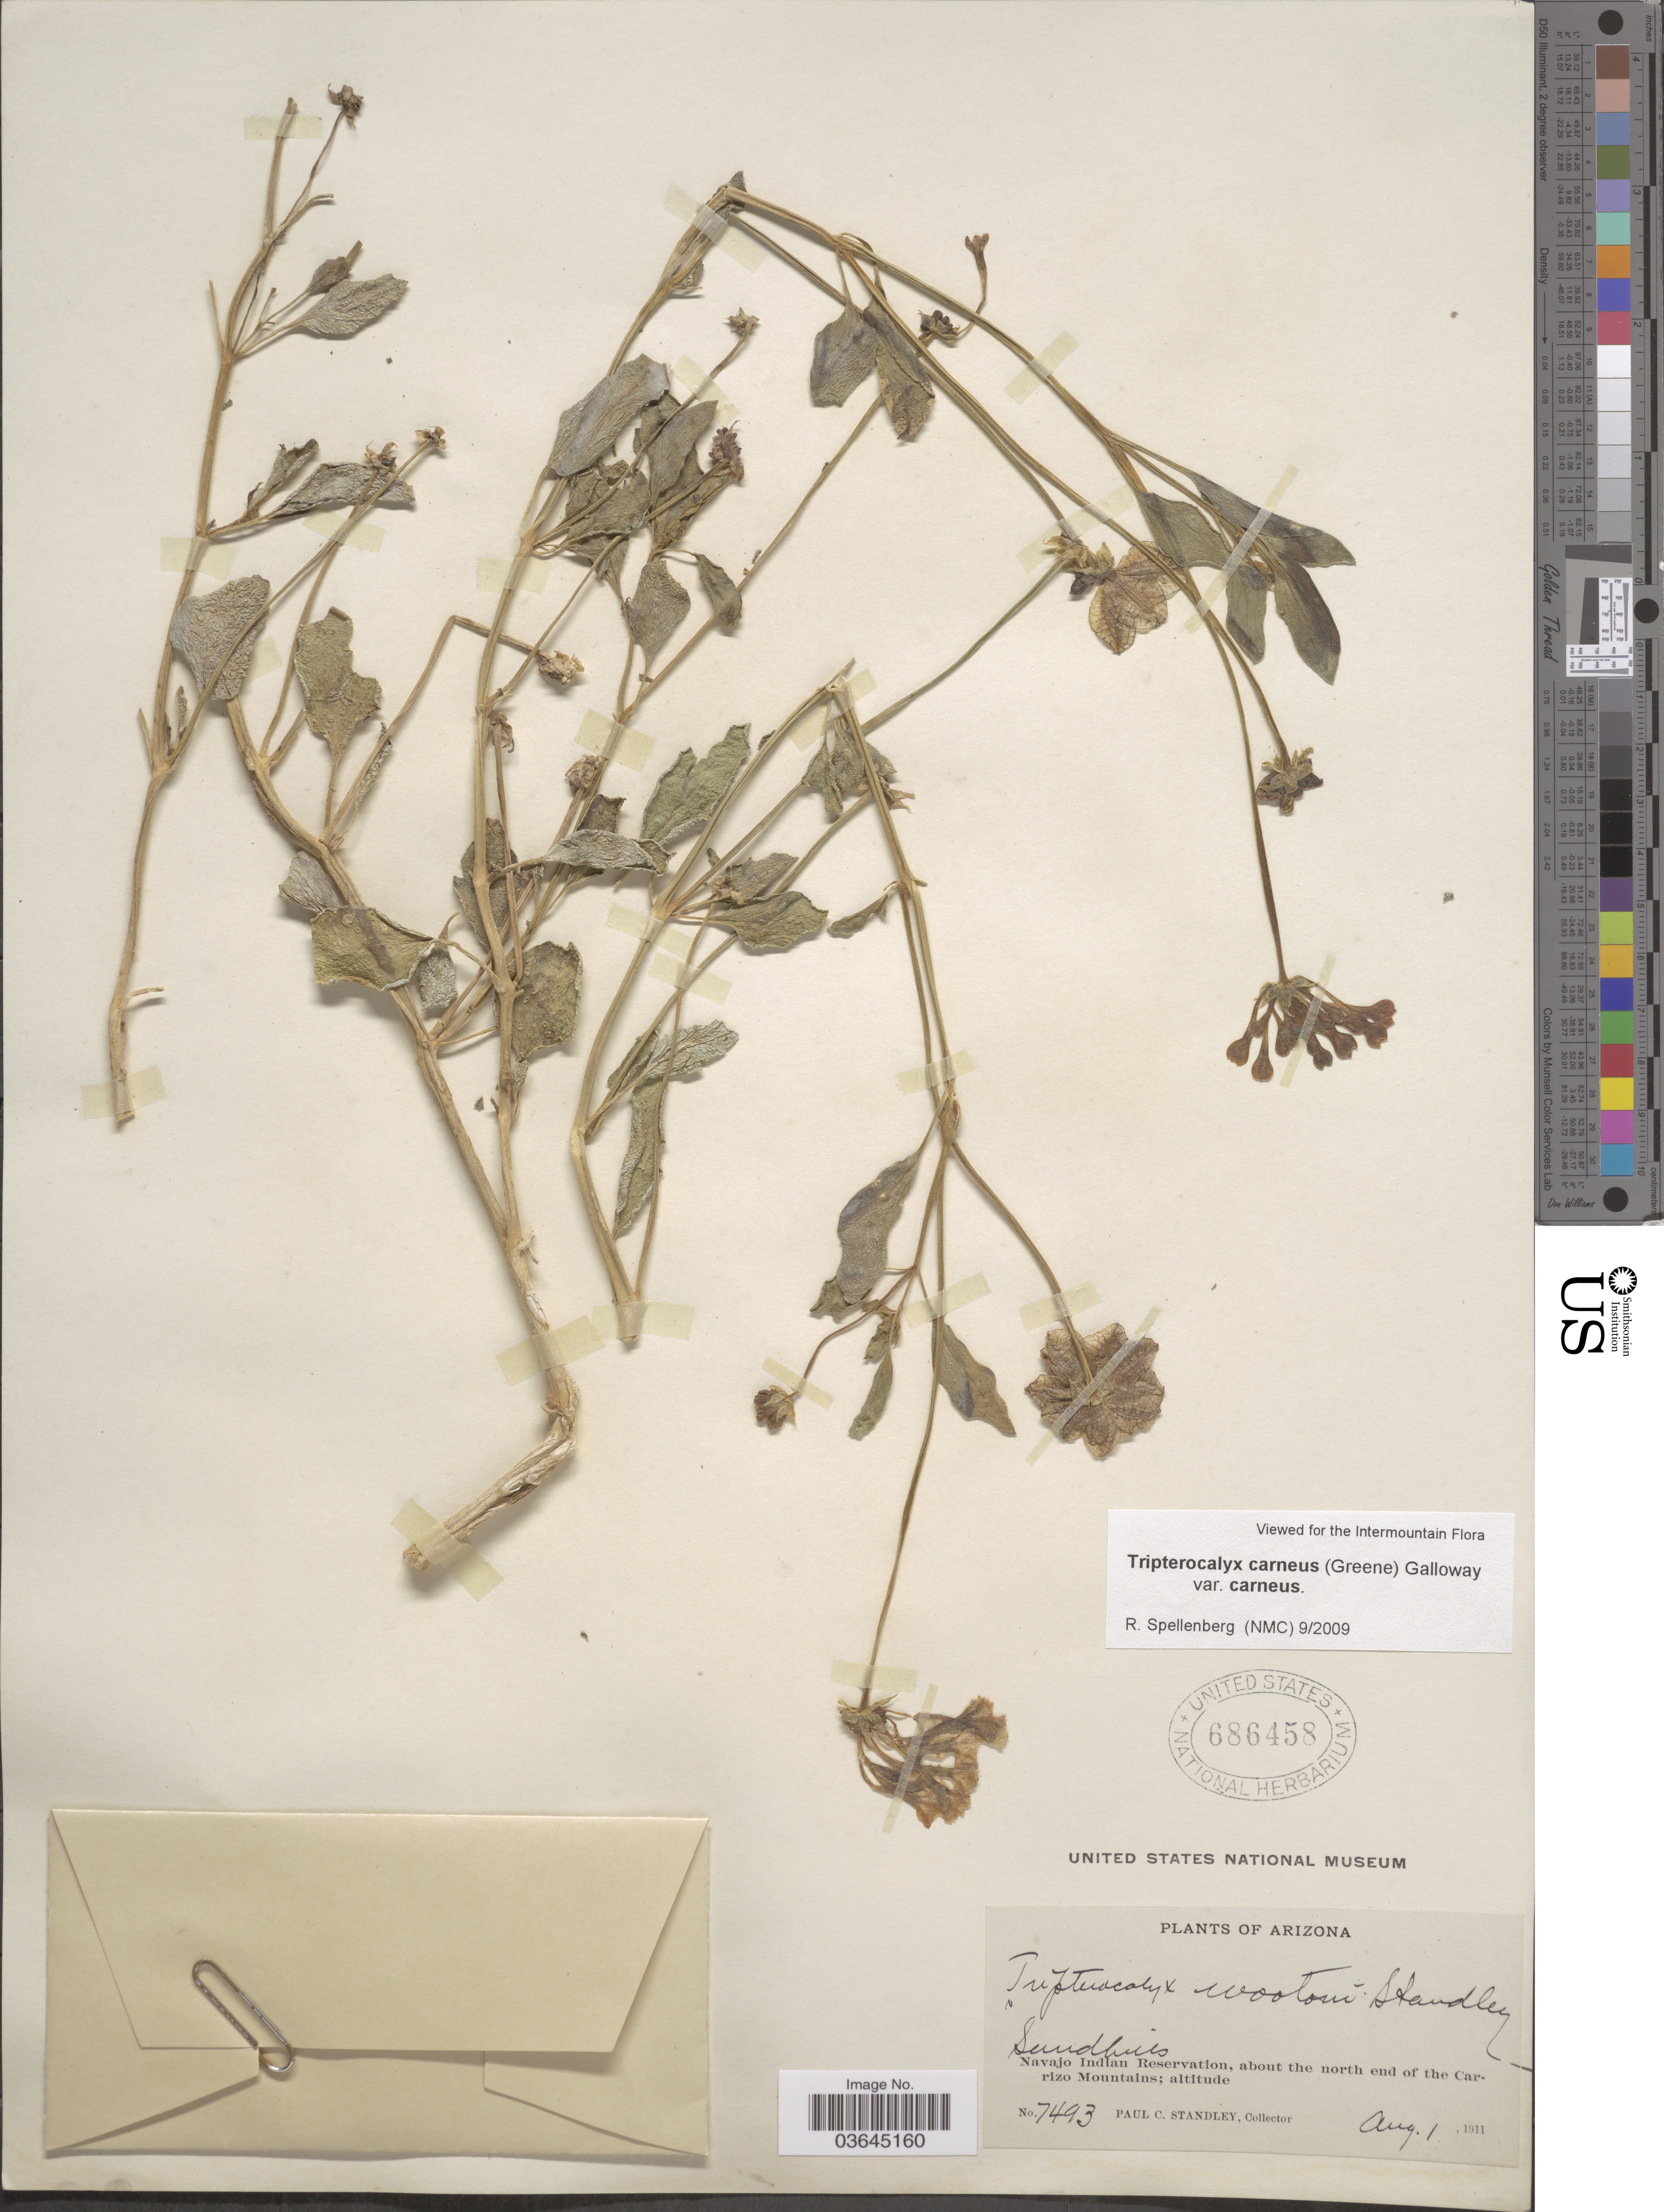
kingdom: Plantae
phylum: Tracheophyta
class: Magnoliopsida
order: Caryophyllales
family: Nyctaginaceae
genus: Tripterocalyx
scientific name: Tripterocalyx carneus var. carneus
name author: (Greene) L.A. Galloway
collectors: P. C. Standley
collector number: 7493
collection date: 1911-08-01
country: United States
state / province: Arizona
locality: Navajo Indian Reservation, about the north end of the Carrizo Mountains.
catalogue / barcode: US 686458